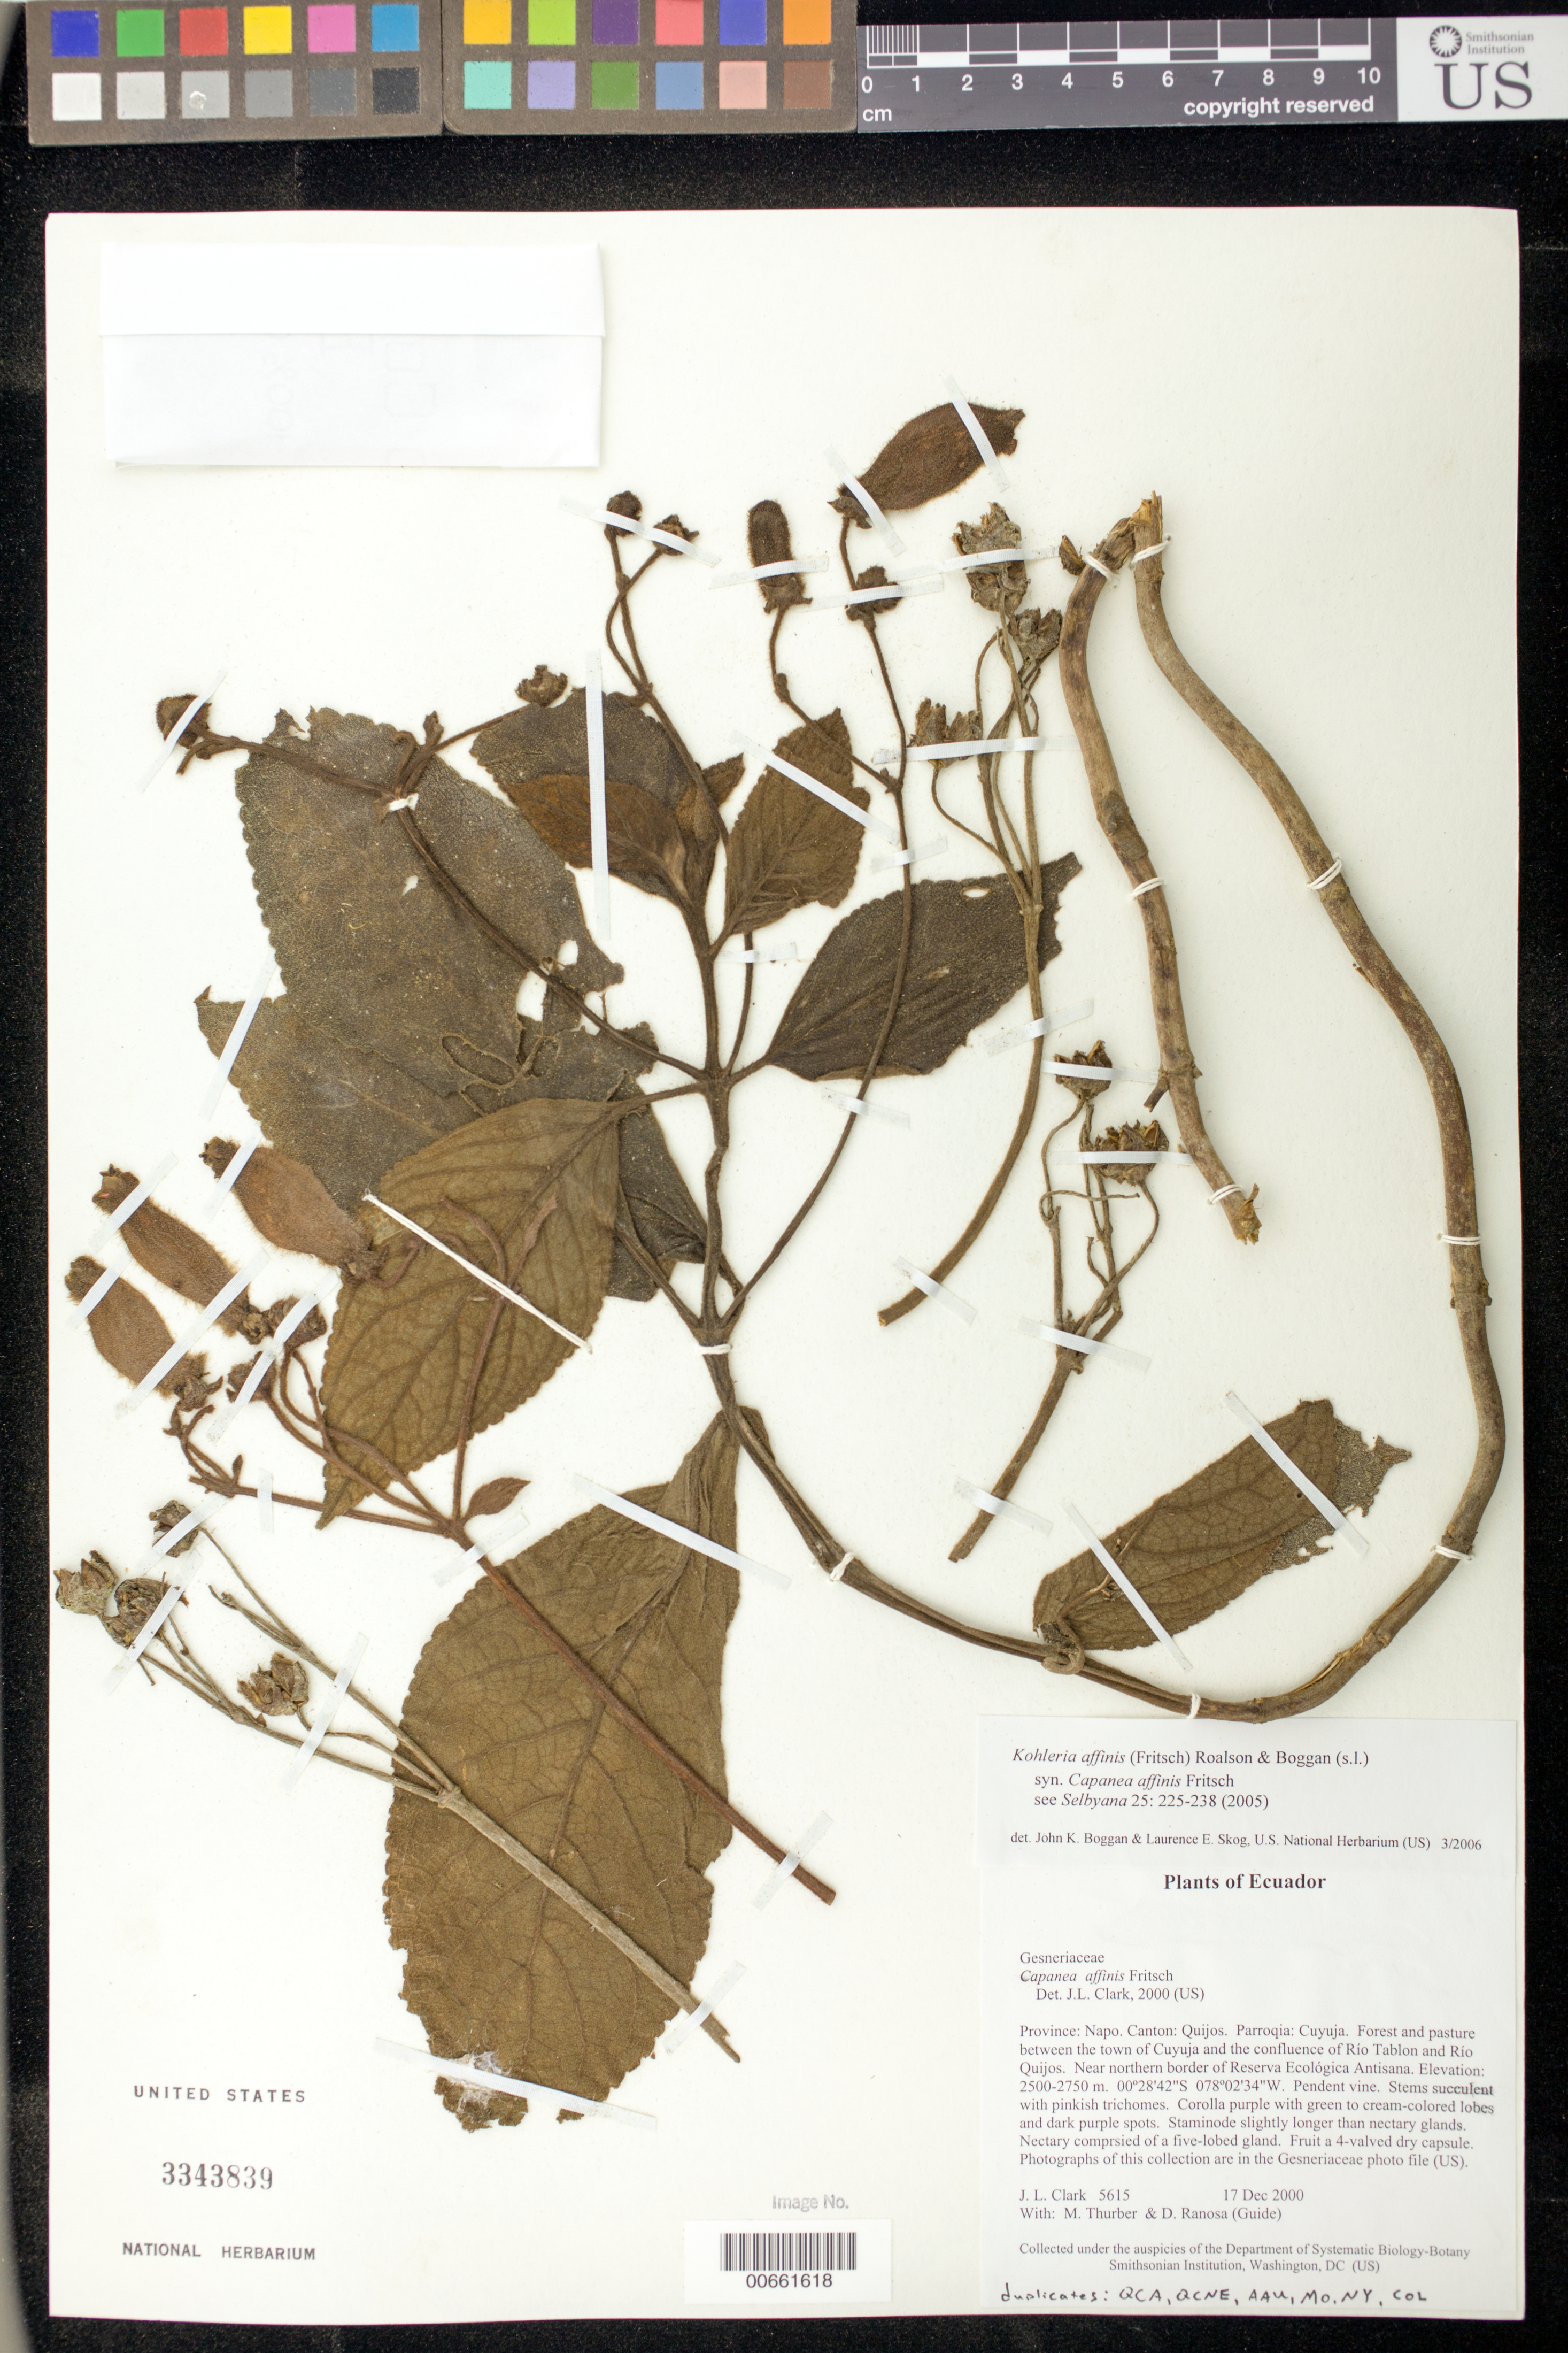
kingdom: Plantae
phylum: Tracheophyta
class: Magnoliopsida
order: Lamiales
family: Gesneriaceae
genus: Kohleria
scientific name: Kohleria affinis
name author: (Fritsch) Roalson & Boggan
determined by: Boggan, J. K.; Skog, L. E.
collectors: J. L. Clark, M. Thurber & D. Ranosa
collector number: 5615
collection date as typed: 17 Dec 2000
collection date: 2000-12-17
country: Ecuador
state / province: Napo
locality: Cantón: Quijos. Parroquia: Cuyuja. Forest and pasture between the town of Cuyuja and the confluence of Río Tablon and Río Quijos. Near northern border of Reserva Ecológica Antisana.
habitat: Forest and pasture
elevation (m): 2500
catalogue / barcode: US 3343839